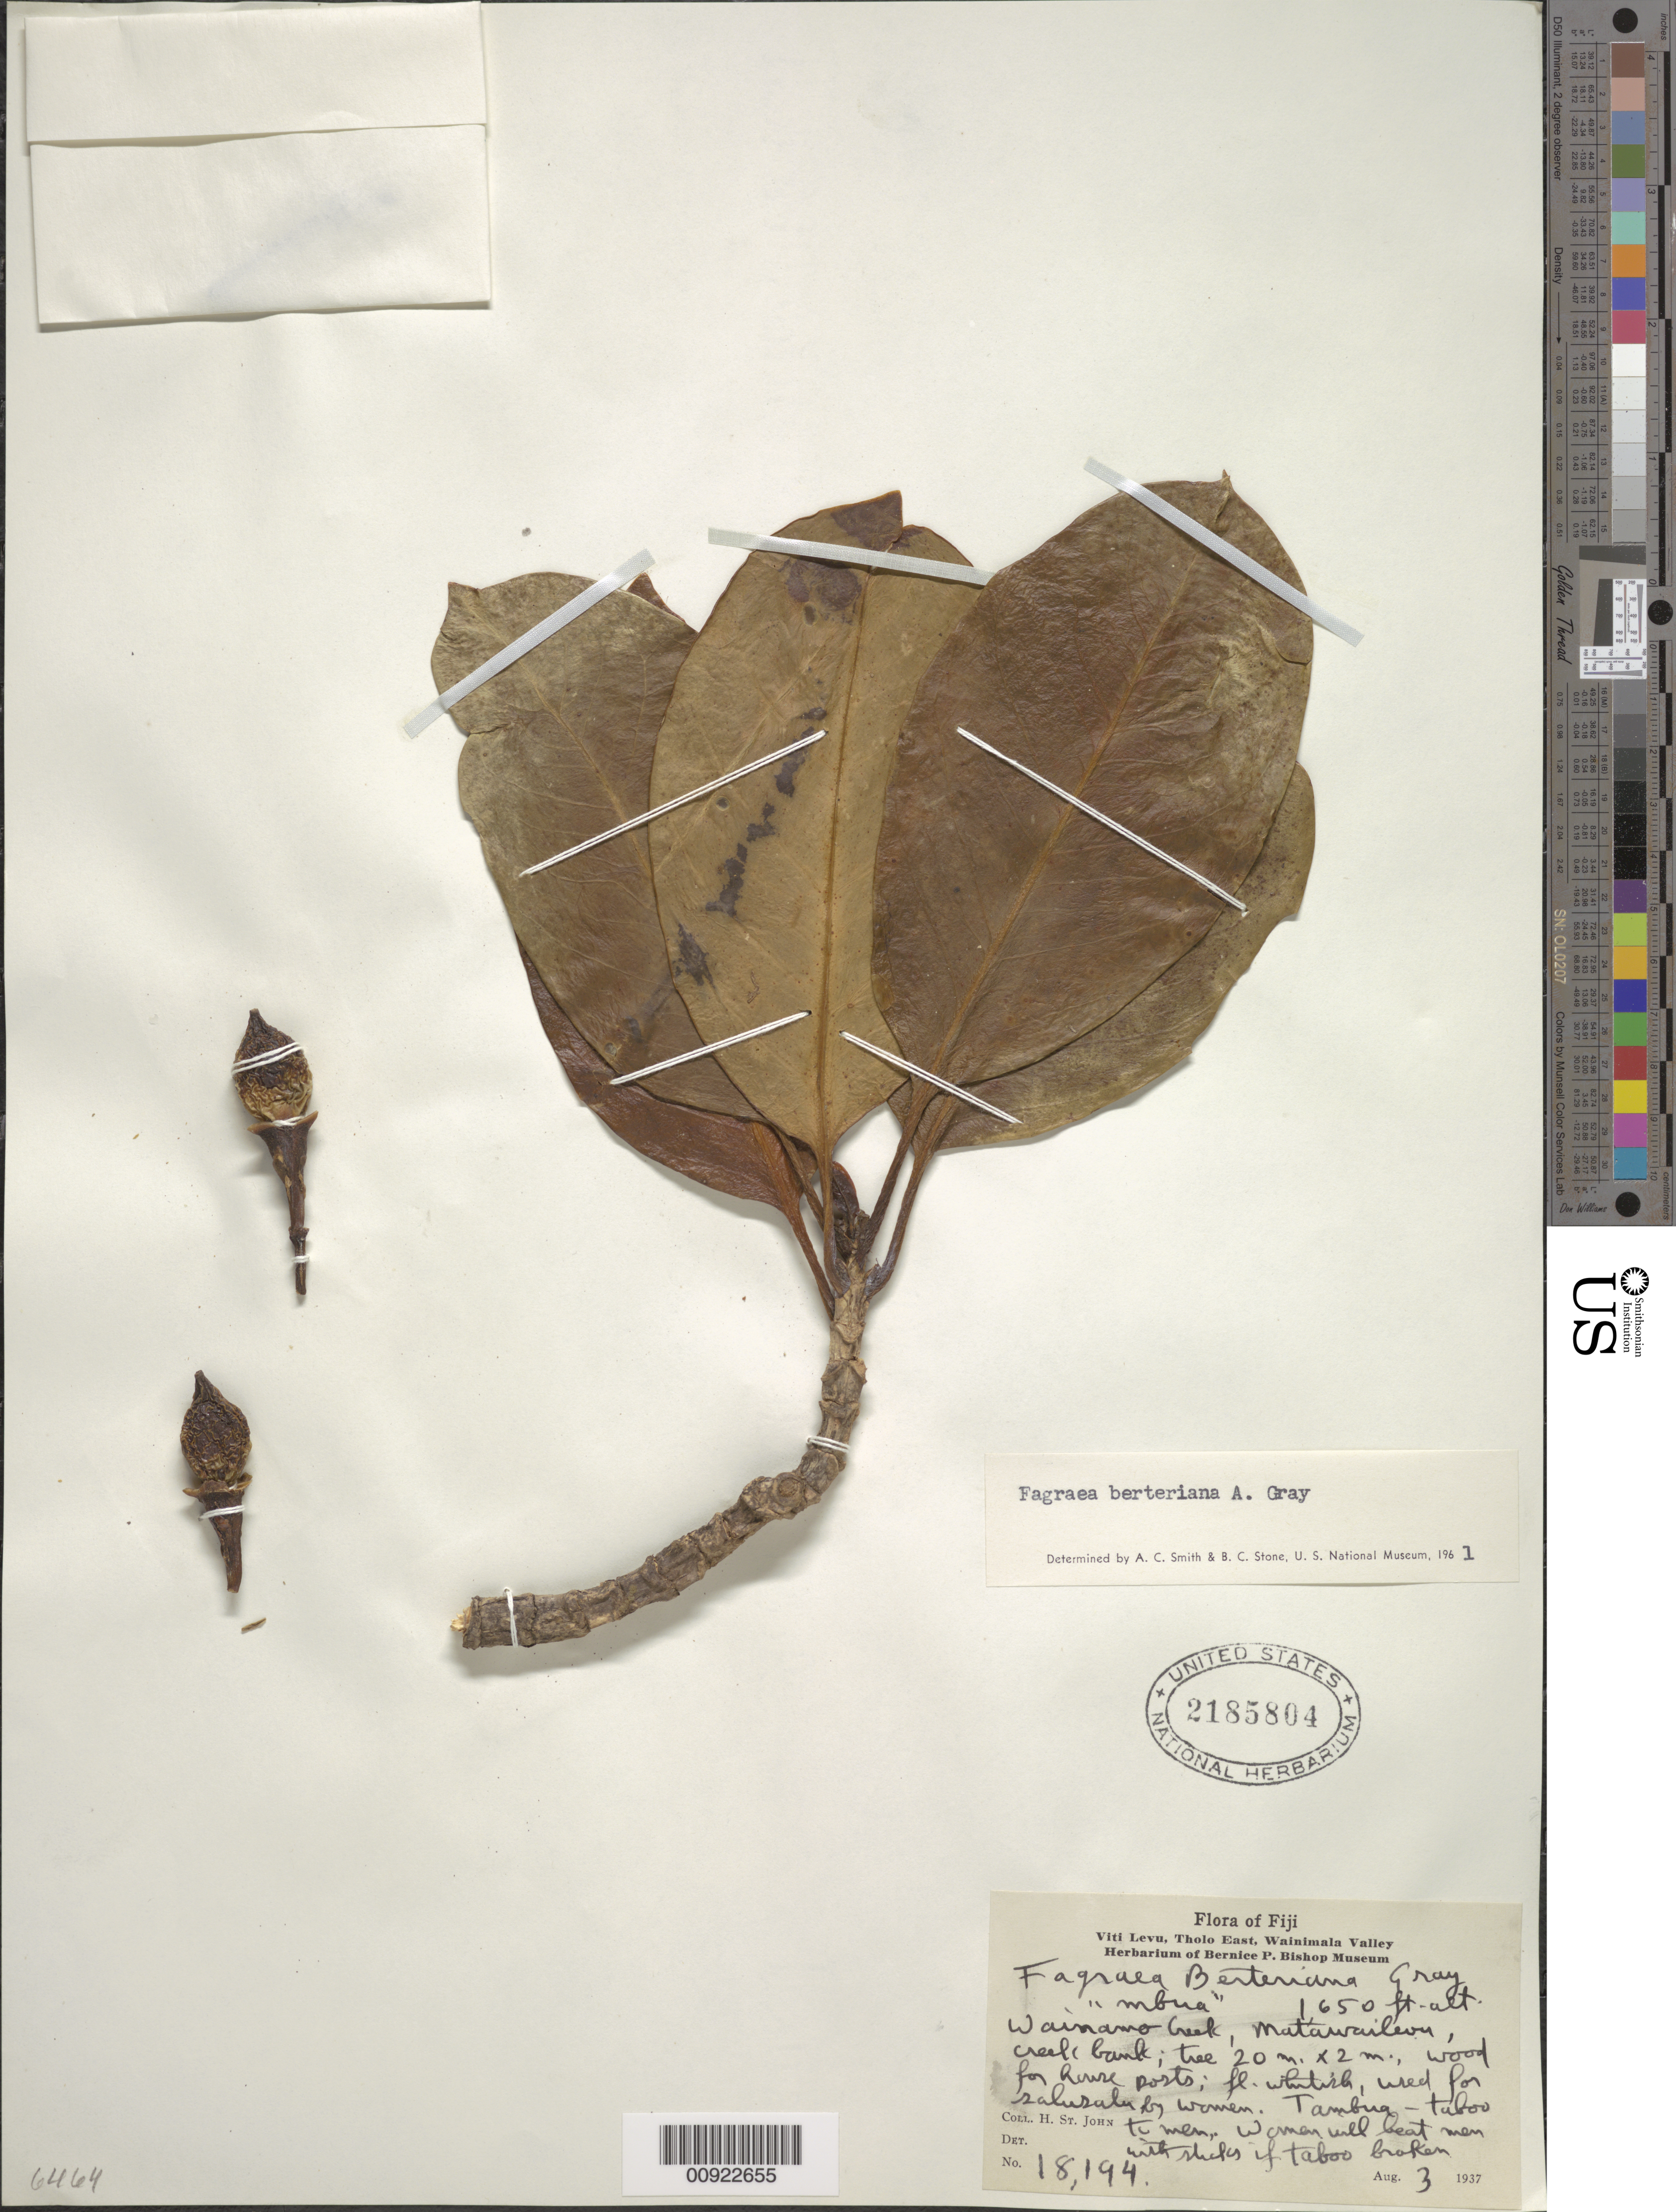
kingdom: Plantae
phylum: Tracheophyta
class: Magnoliopsida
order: Gentianales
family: Gentianaceae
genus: Fagraea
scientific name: Fagraea berteroana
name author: A. Gray ex Benth.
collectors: H. St. John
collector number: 18194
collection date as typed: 03 Aug 1937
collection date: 1937-08-03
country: Fiji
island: Viti Levu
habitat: creek bank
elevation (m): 503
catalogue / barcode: US 2185804